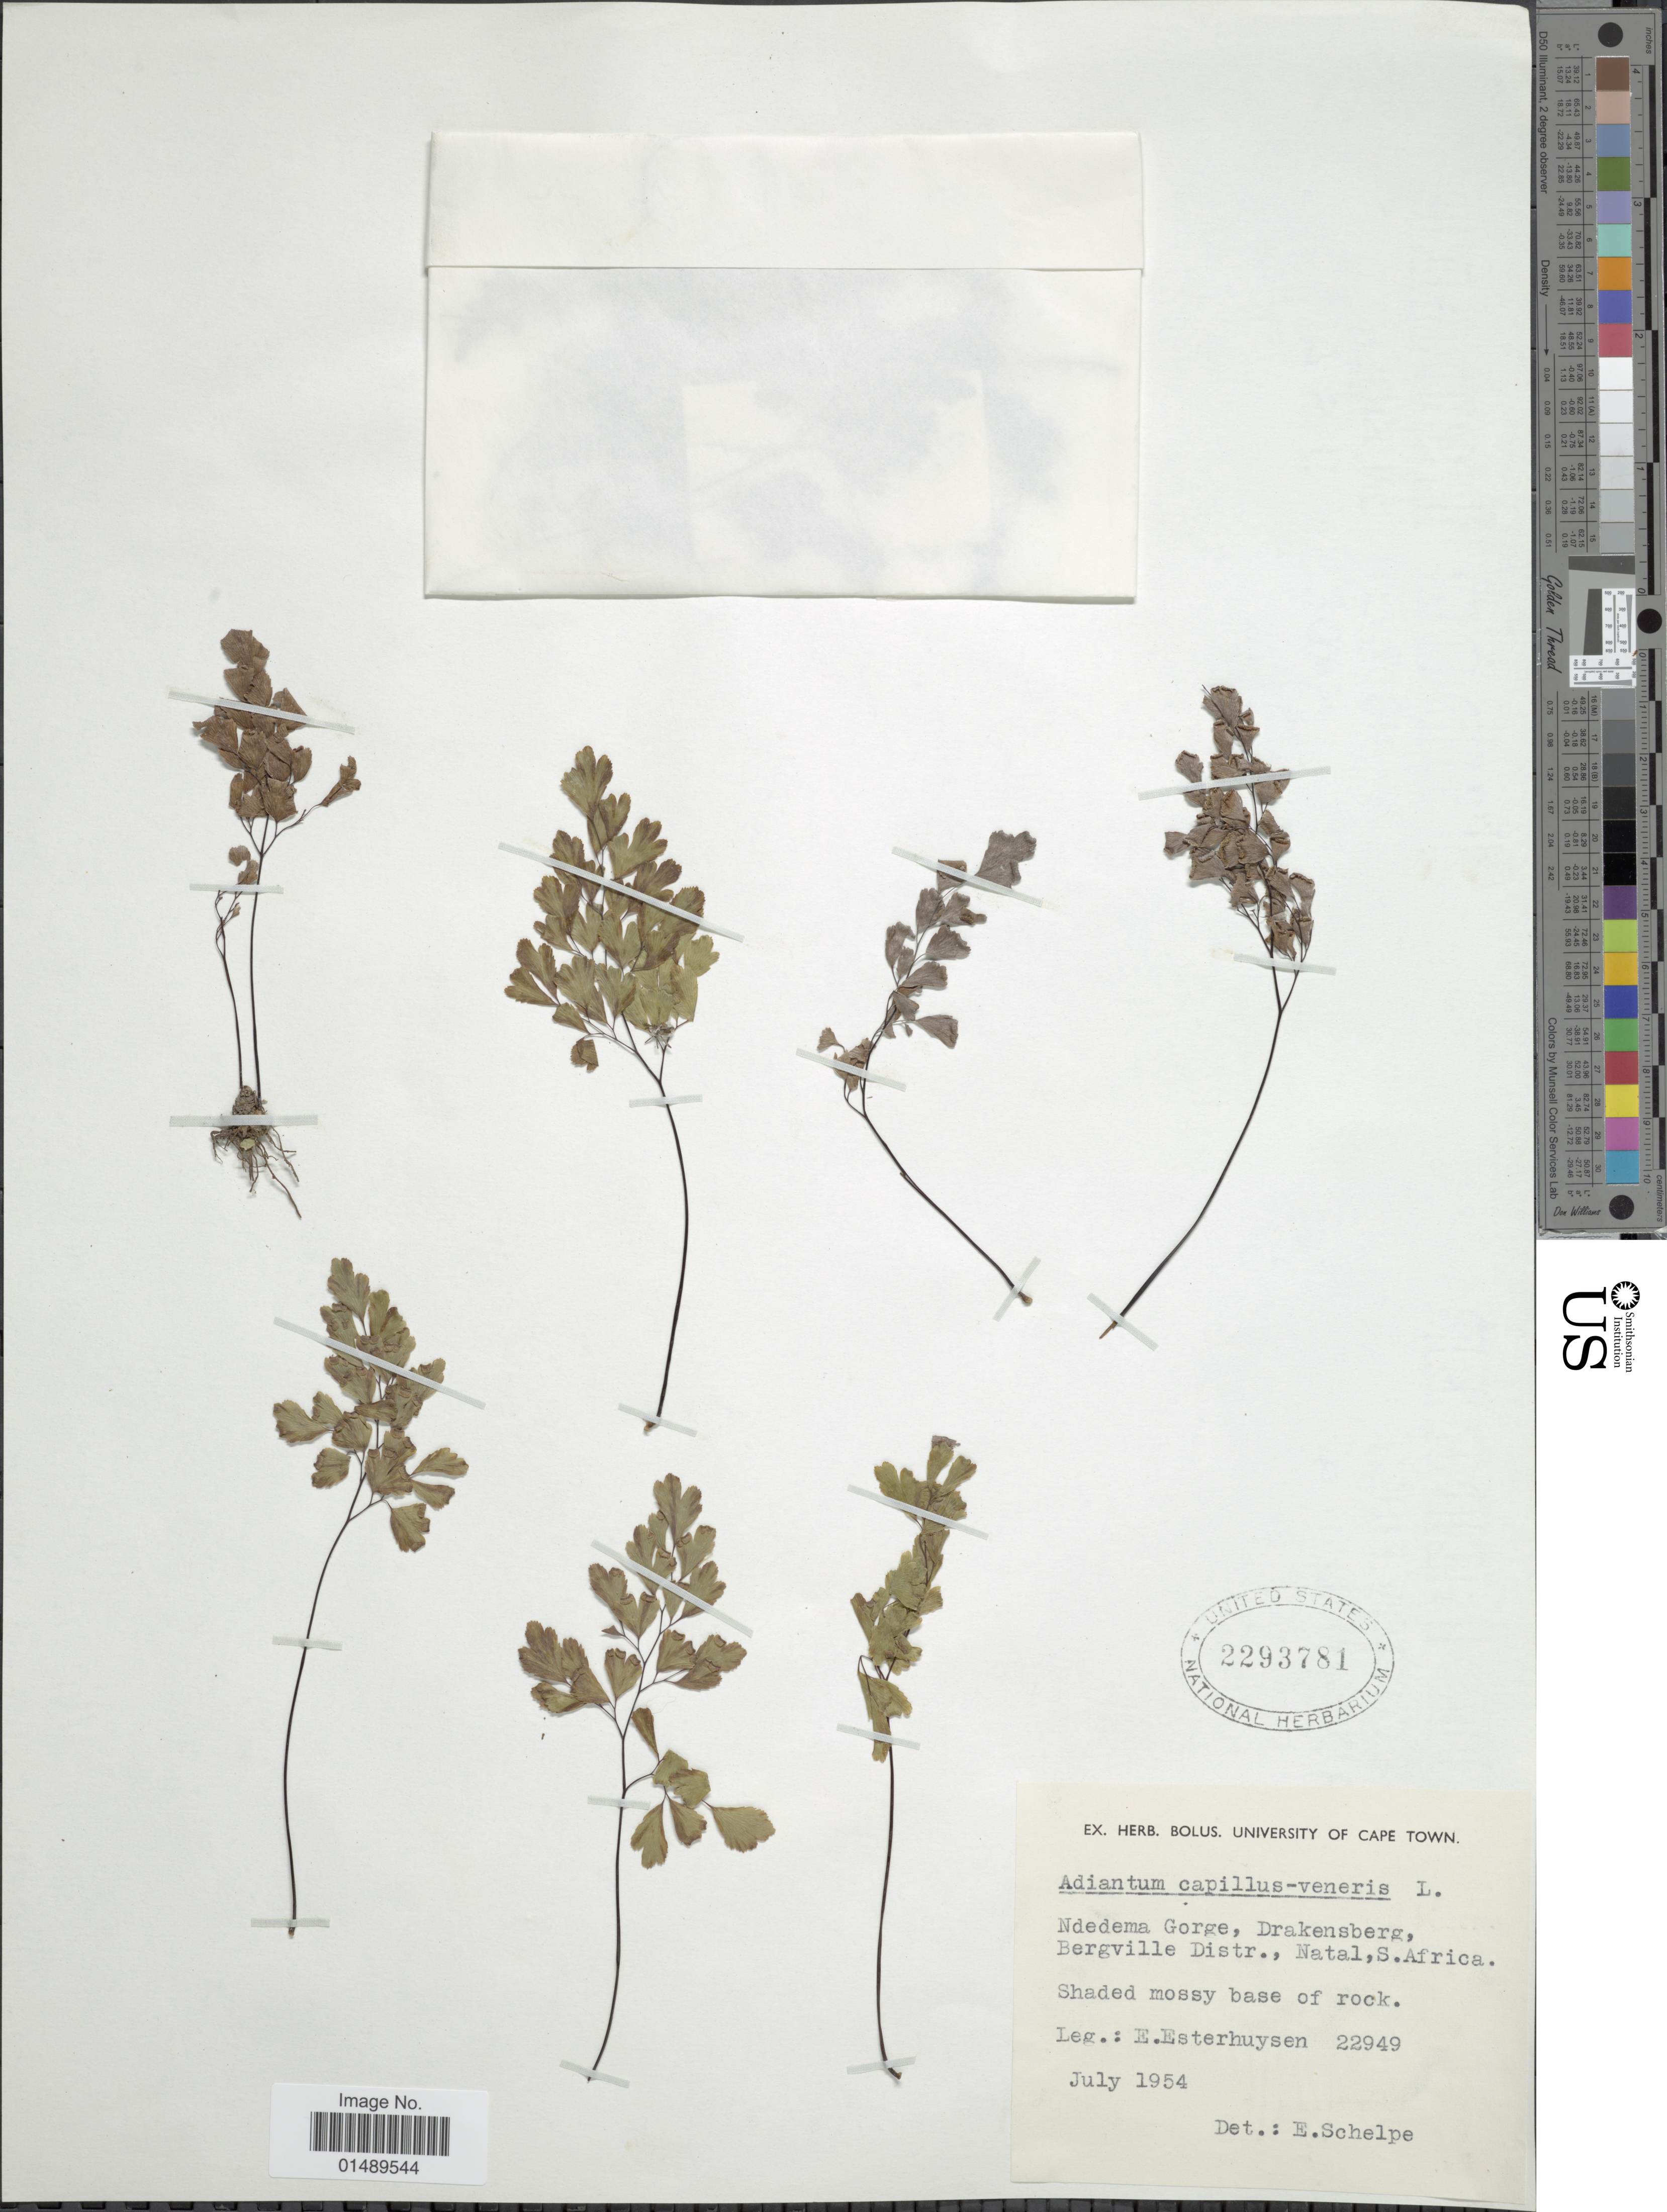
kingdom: Plantae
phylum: Tracheophyta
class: Polypodiopsida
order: Polypodiales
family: Pteridaceae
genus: Adiantum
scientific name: Adiantum capillus-veneris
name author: L.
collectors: E. E. Esterhuysen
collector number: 22949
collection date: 1954-07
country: South Africa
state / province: KwaZulu-Natal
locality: Ndedema Gorge, Drakensberg, Bergville Distr., Natal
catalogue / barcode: US 2293781